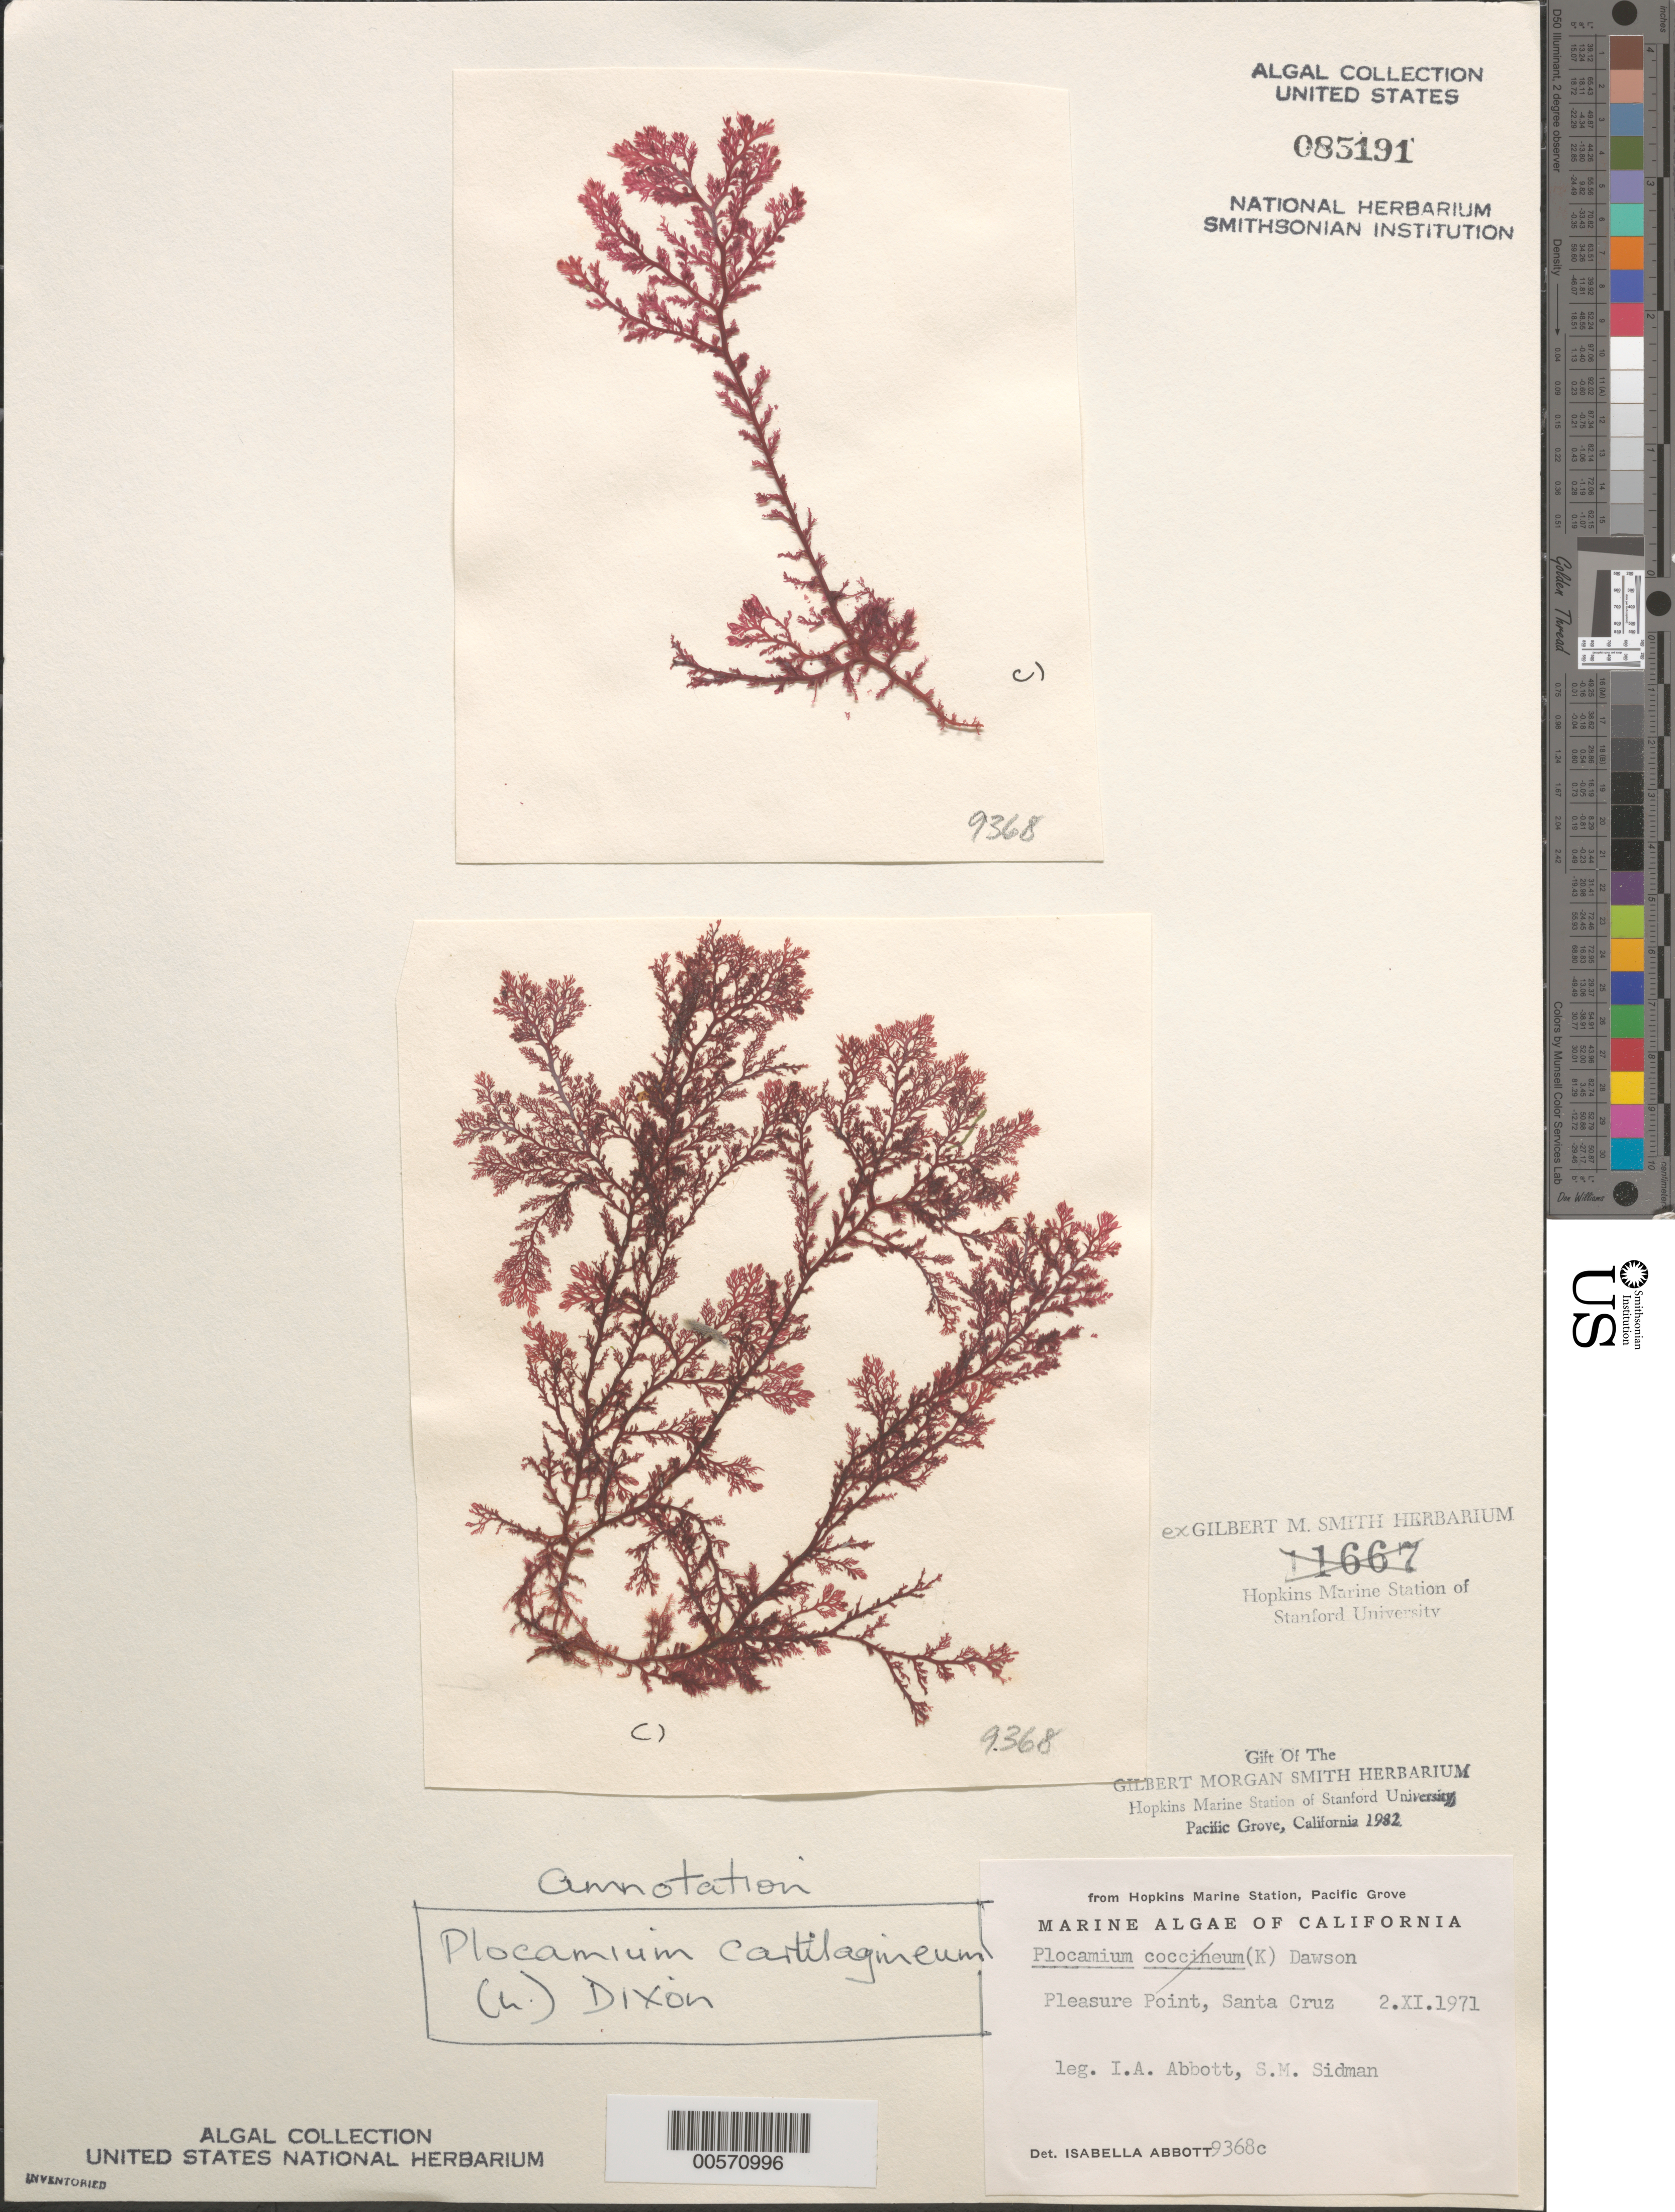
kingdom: Plantae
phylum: Rhodophyta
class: Florideophyceae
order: Plocamiales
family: Plocamiaceae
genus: Plocamium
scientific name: Plocamium cartilagineum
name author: (L.) P.S. Dixon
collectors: I. A. Abbott & S. Sidman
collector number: IAA 9368c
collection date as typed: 02 Nov 1971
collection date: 1971-11-02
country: United States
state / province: California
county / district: Santa Cruz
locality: Pleasure Point, Santa Cruz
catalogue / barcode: US 85191